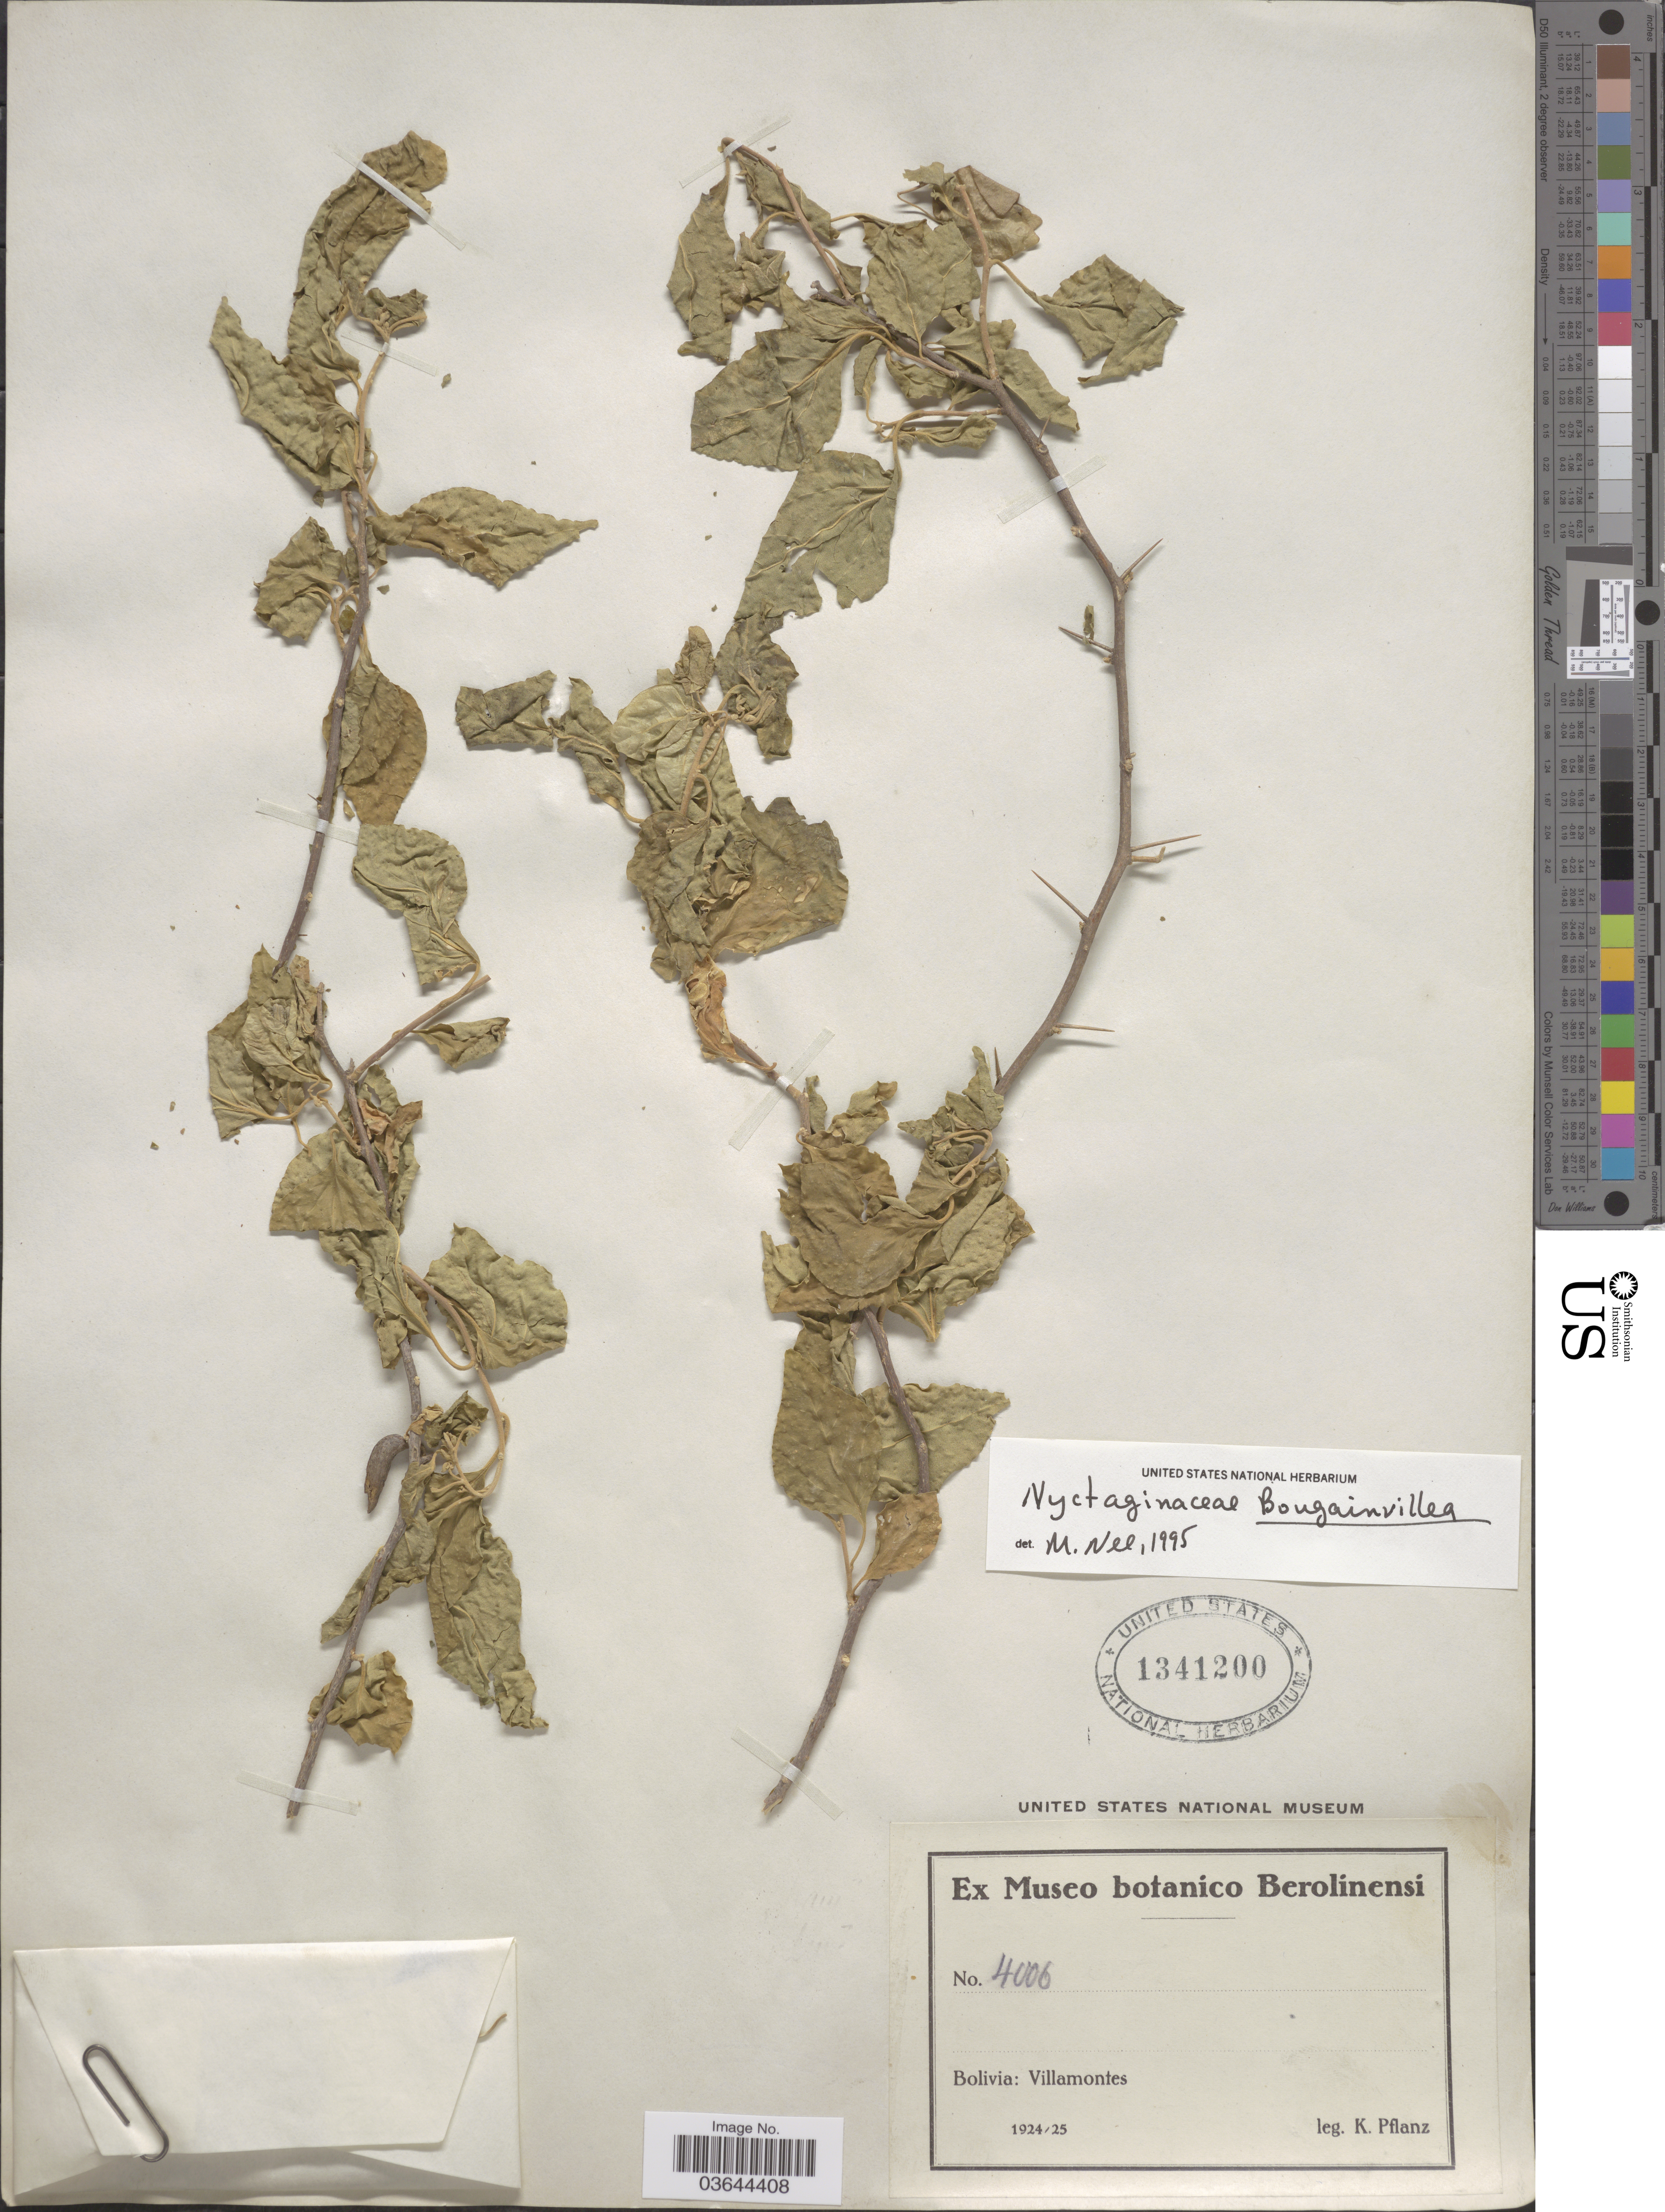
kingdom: Plantae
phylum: Tracheophyta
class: Magnoliopsida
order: Caryophyllales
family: Nyctaginaceae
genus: Bougainvillea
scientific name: Bougainvillea sp.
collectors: K. Pflanz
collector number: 4006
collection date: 1924/1925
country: Bolivia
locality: Villamontes.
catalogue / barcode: US 1341200